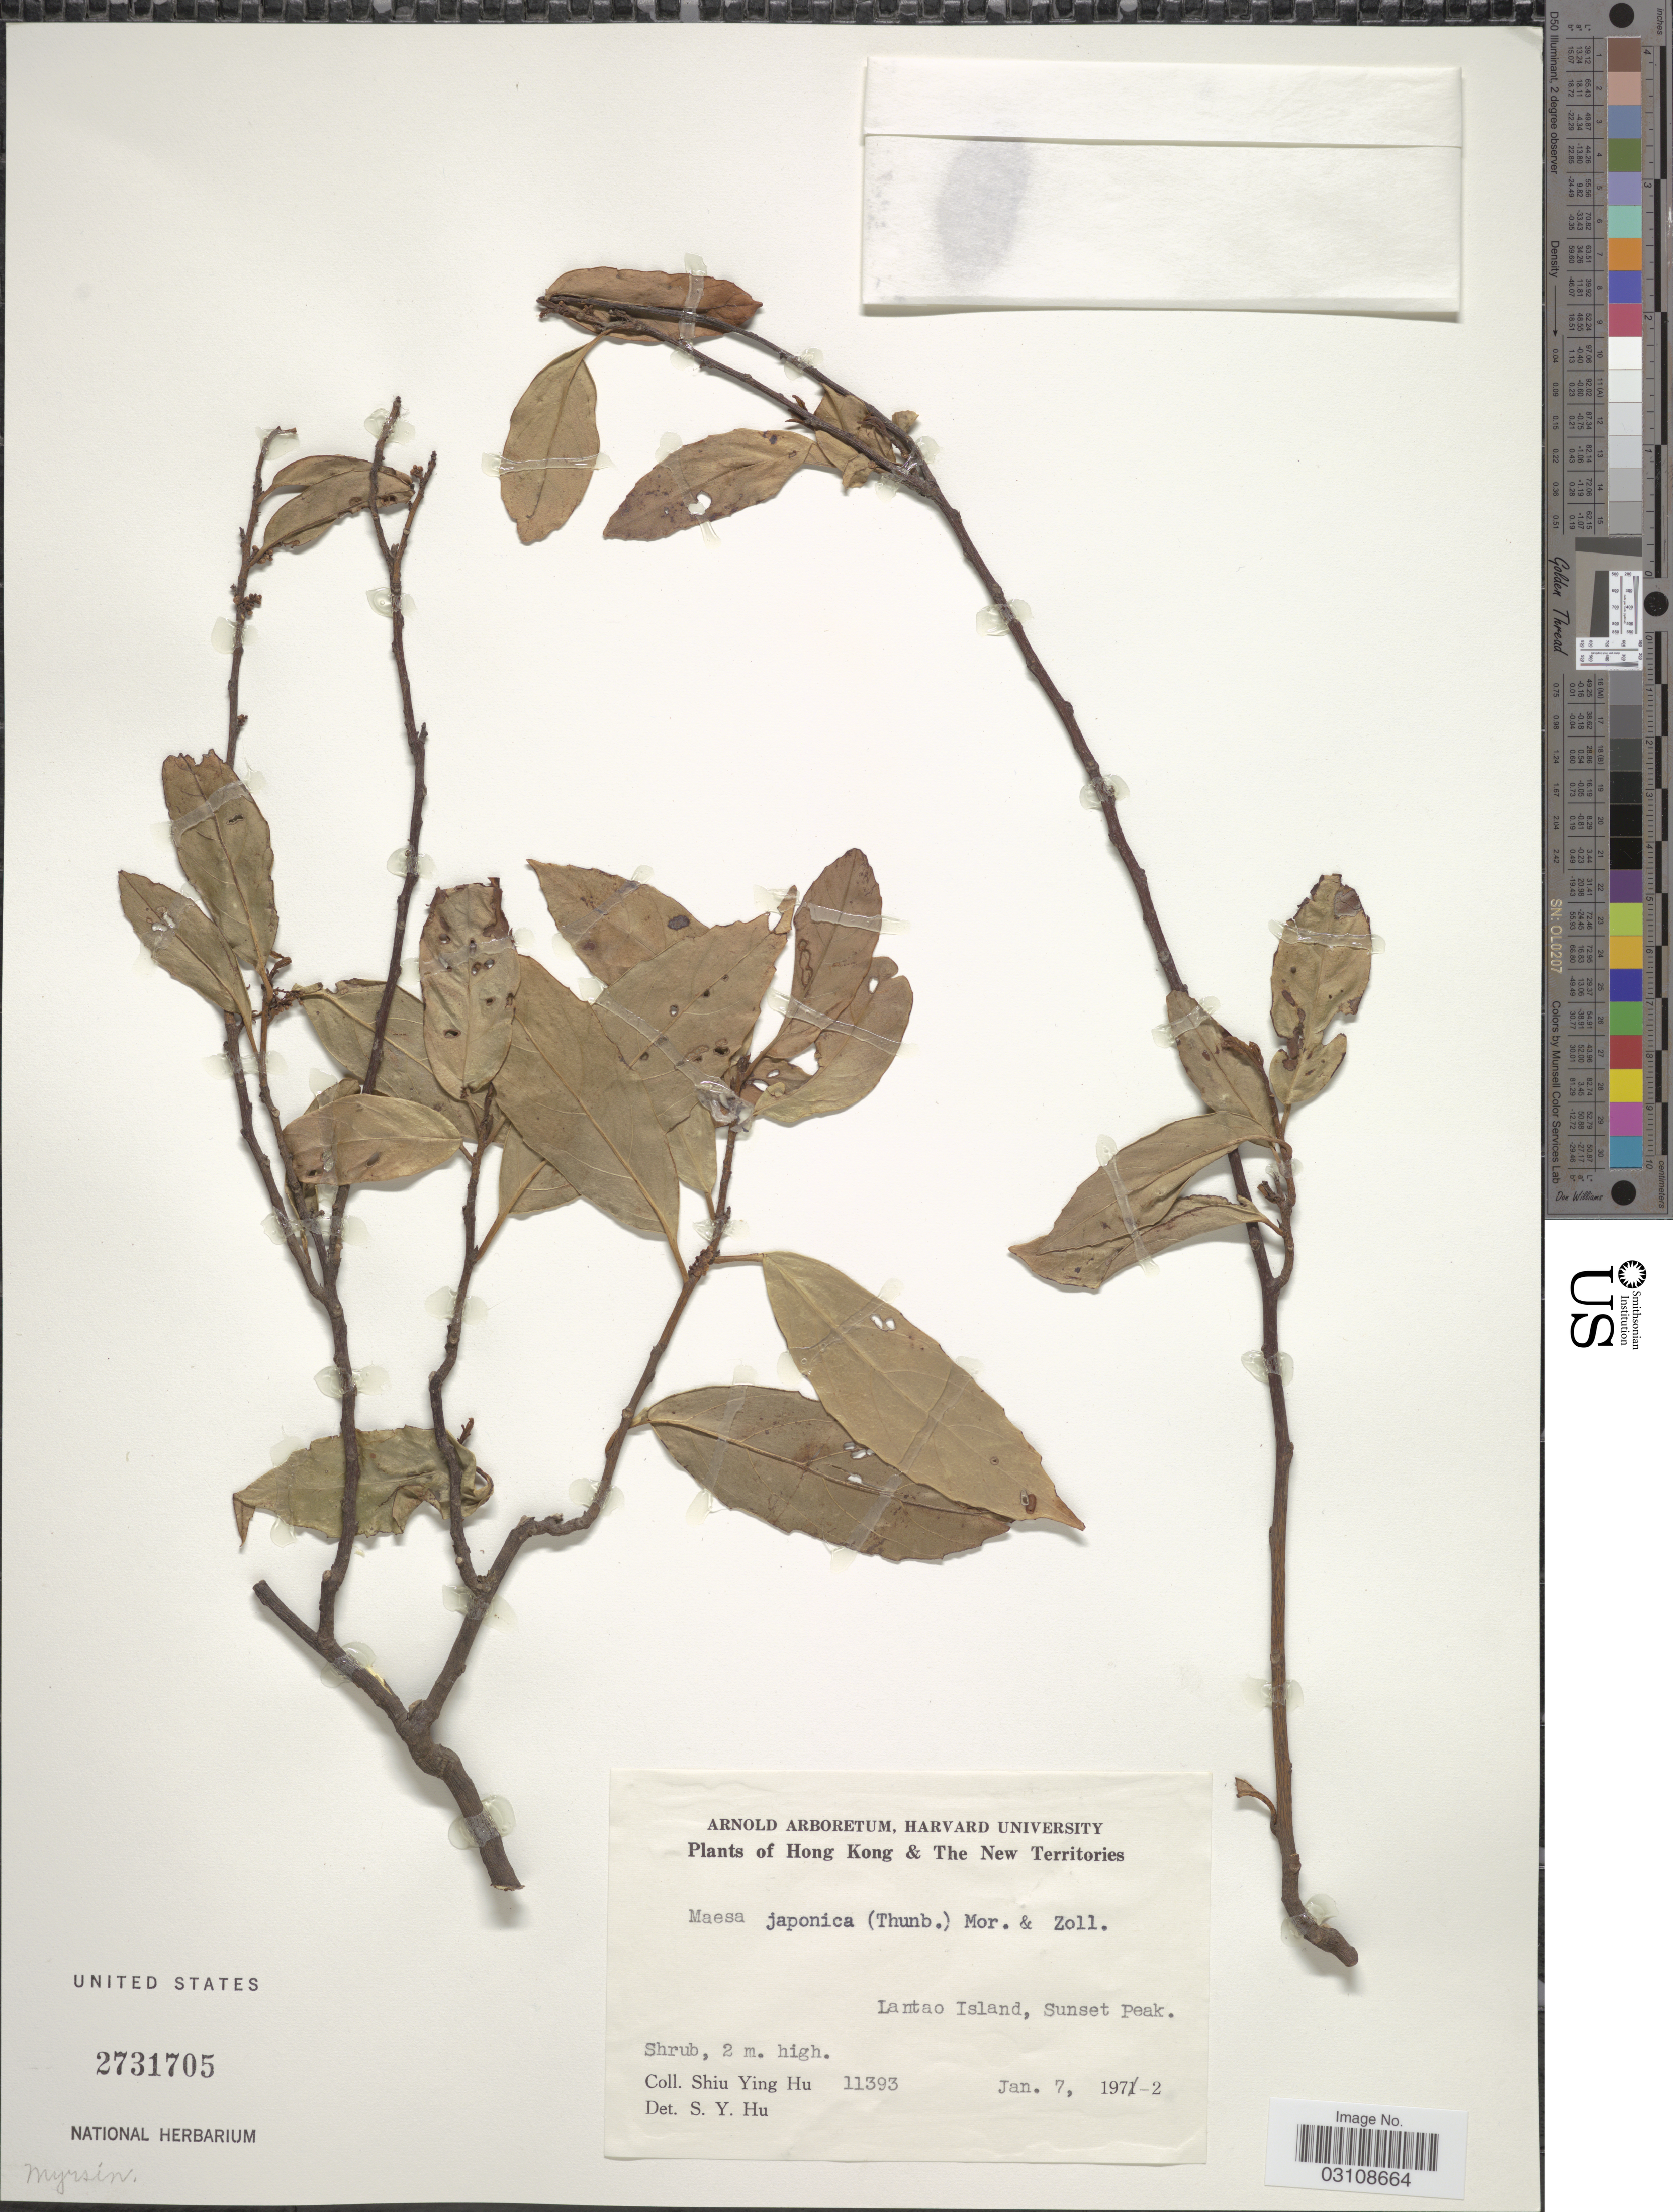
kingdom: Plantae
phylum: Tracheophyta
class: Magnoliopsida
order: Ericales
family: Primulaceae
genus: Maesa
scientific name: Maesa japonica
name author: Merr.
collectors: S. Y. Hu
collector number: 11393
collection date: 1972-01-07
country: China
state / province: Hong Kong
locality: The New Territories, Lantao Island, Sunset Park.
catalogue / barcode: US 2731705